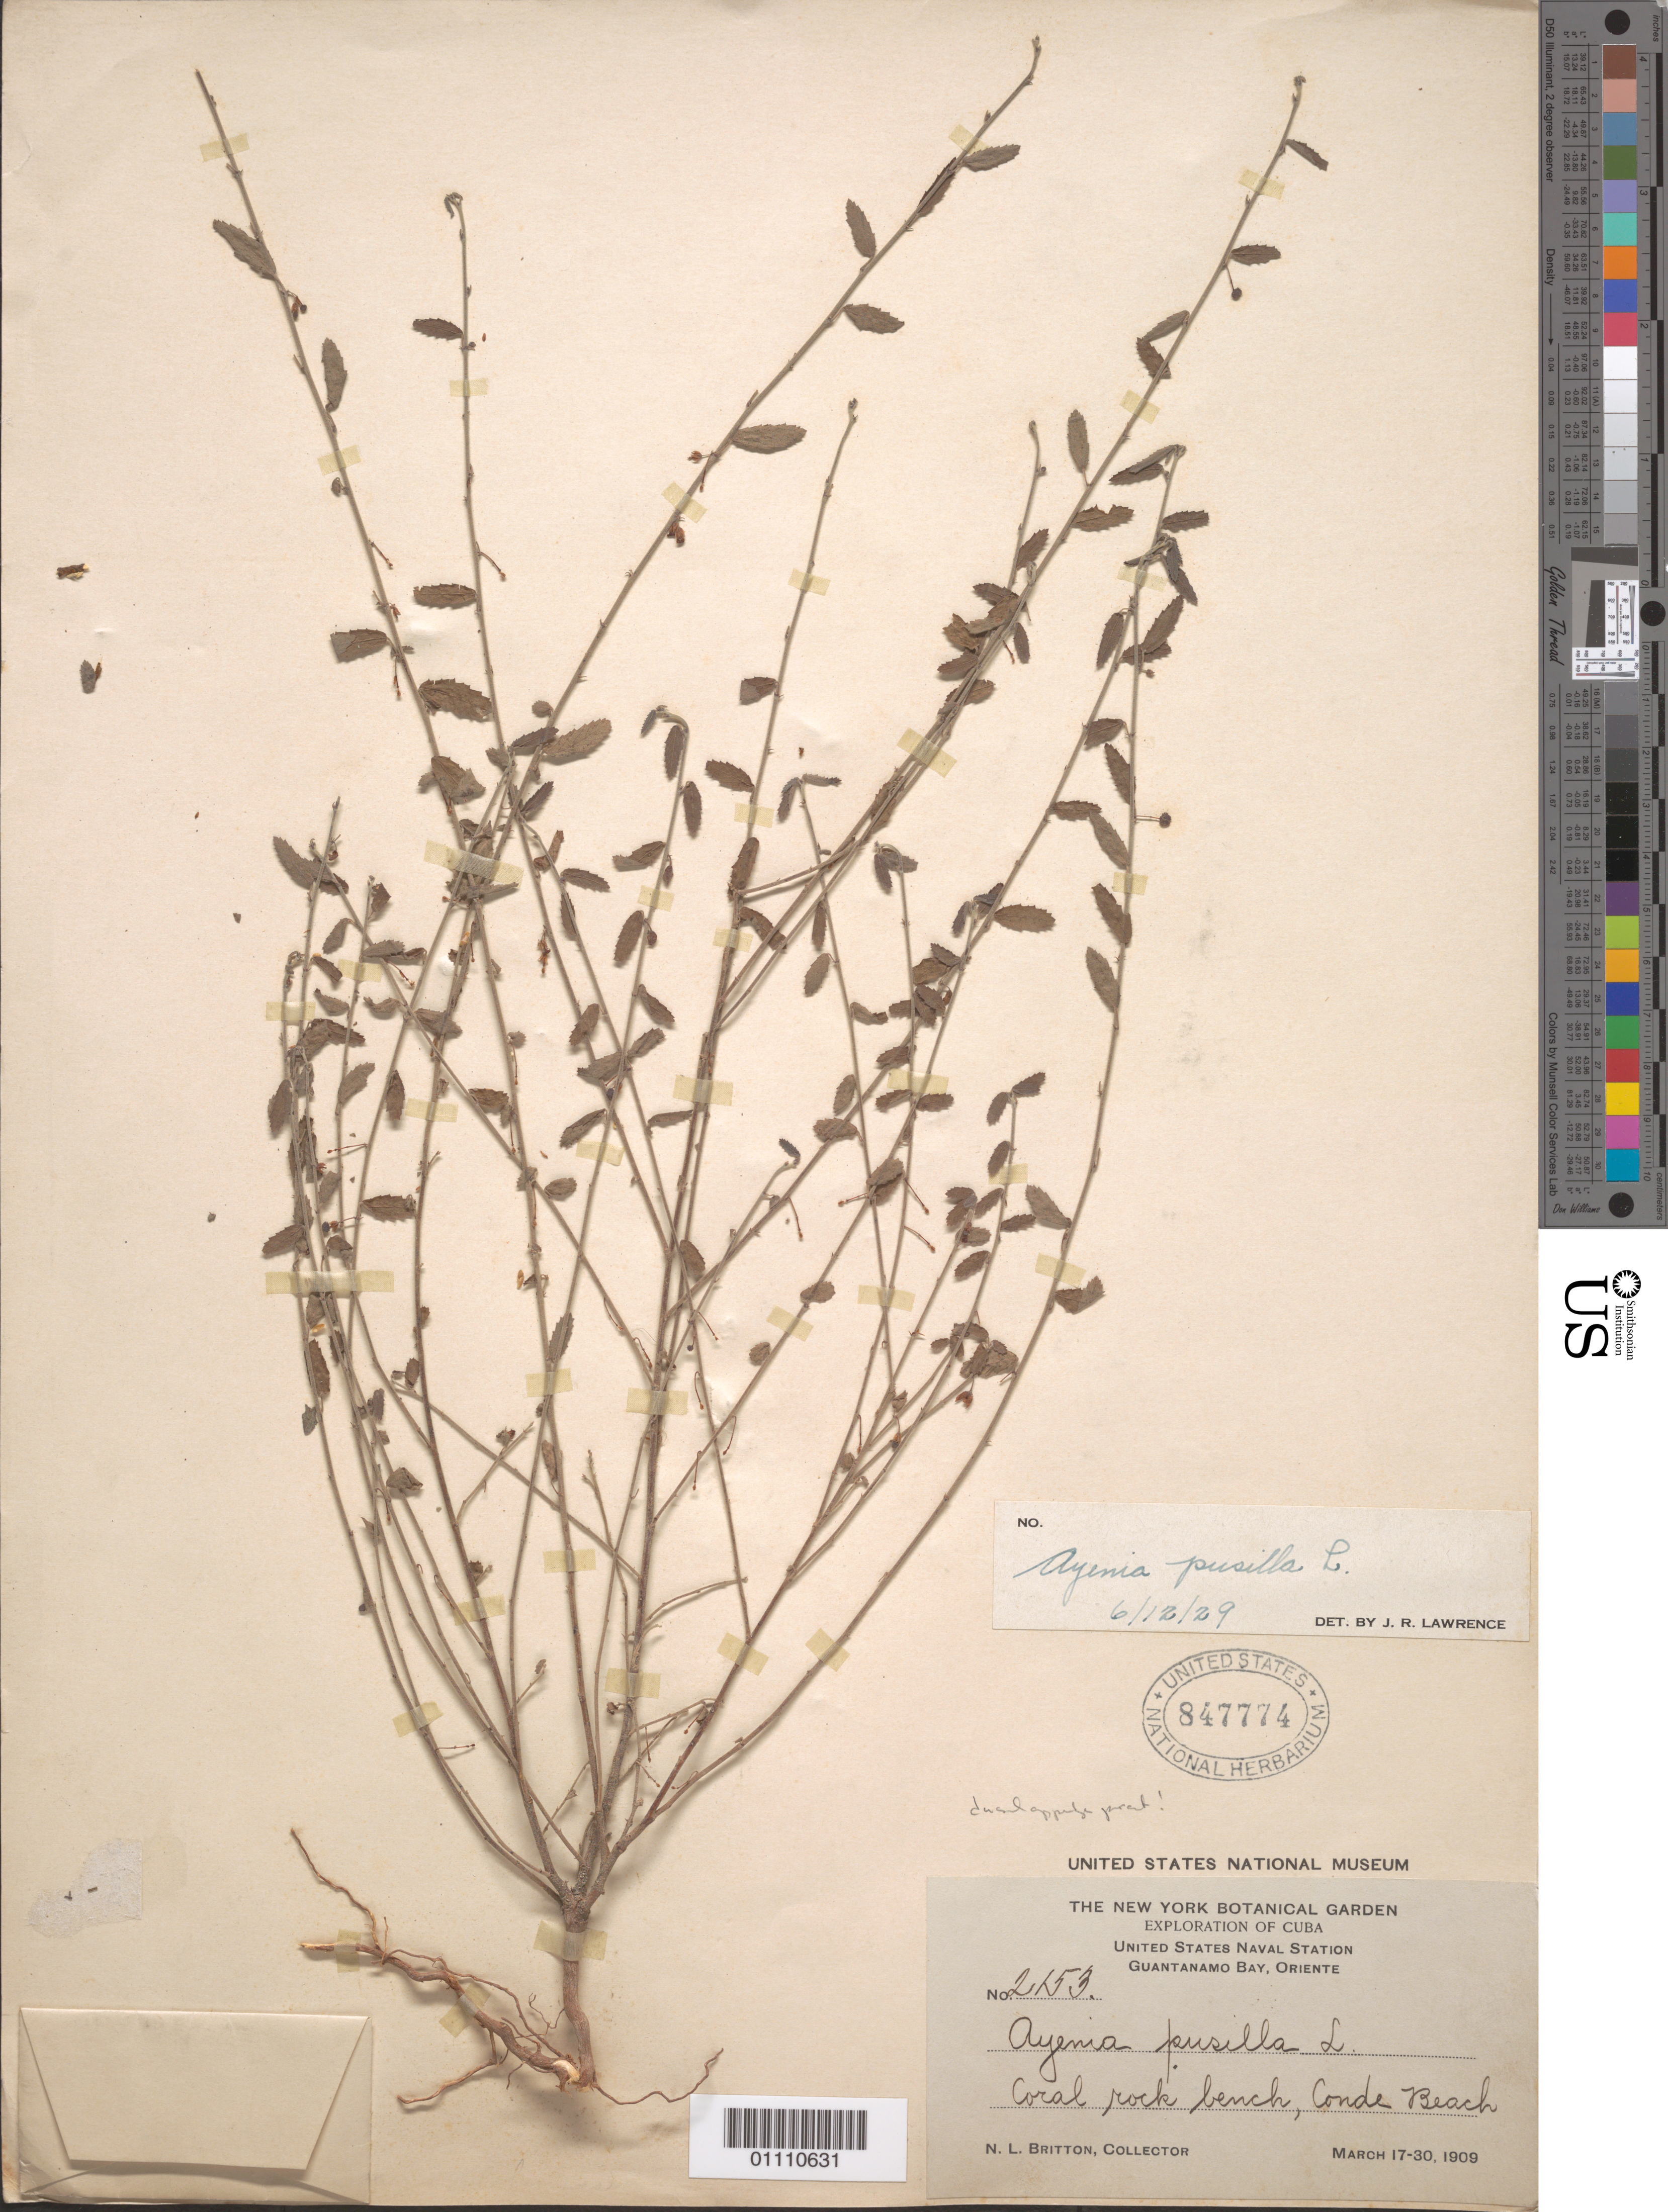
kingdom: Plantae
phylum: Tracheophyta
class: Magnoliopsida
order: Malvales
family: Malvaceae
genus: Ayenia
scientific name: Ayenia pusilla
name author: L.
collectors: N. Britton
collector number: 2153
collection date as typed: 17 Mar 1909 to 30 Mar 1909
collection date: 1909-03-17/1909-03-30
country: Cuba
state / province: Guantánamo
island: Cuba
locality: Conde Beach, United States Naval Station Guantánamo Bay, Oriente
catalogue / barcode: US 847774